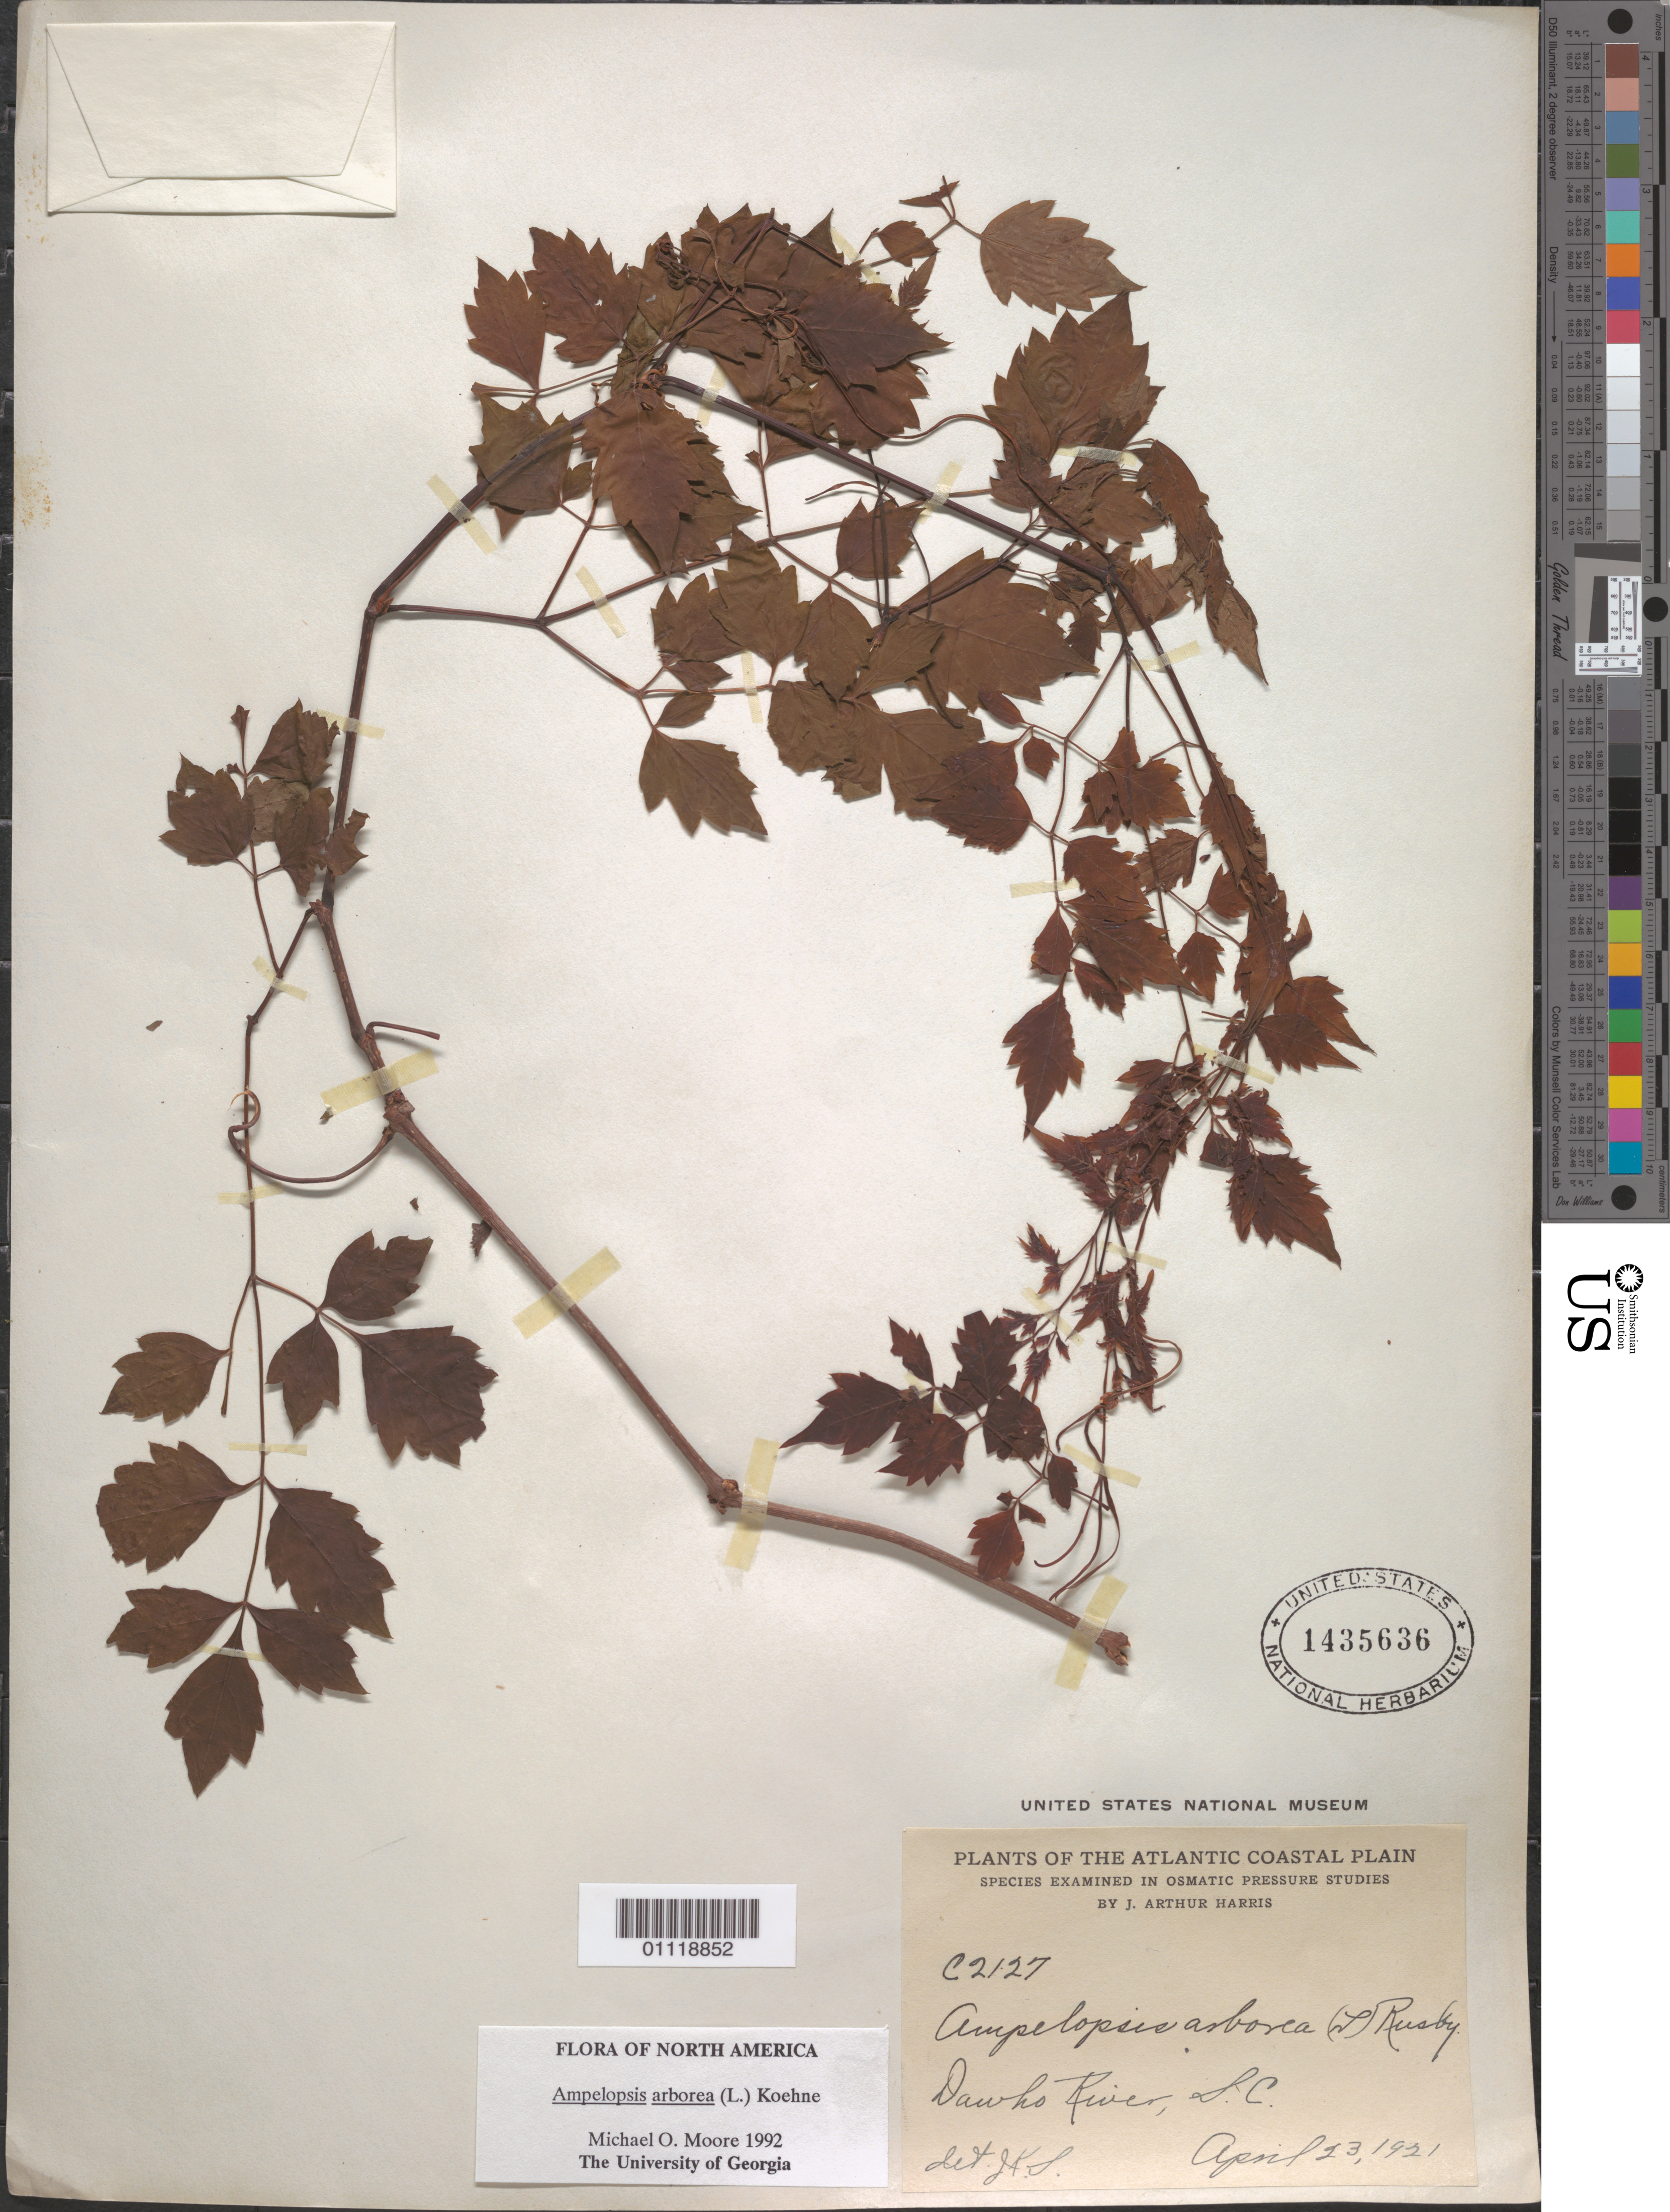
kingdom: Plantae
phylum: Tracheophyta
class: Magnoliopsida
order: Vitales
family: Vitaceae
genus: Ampelopsis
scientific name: Ampelopsis arborea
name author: (L.) Koehne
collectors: J. A. Harris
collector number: C 2127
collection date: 1921-04-23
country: United States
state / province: South Carolina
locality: Dawho River.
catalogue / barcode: US 1435636